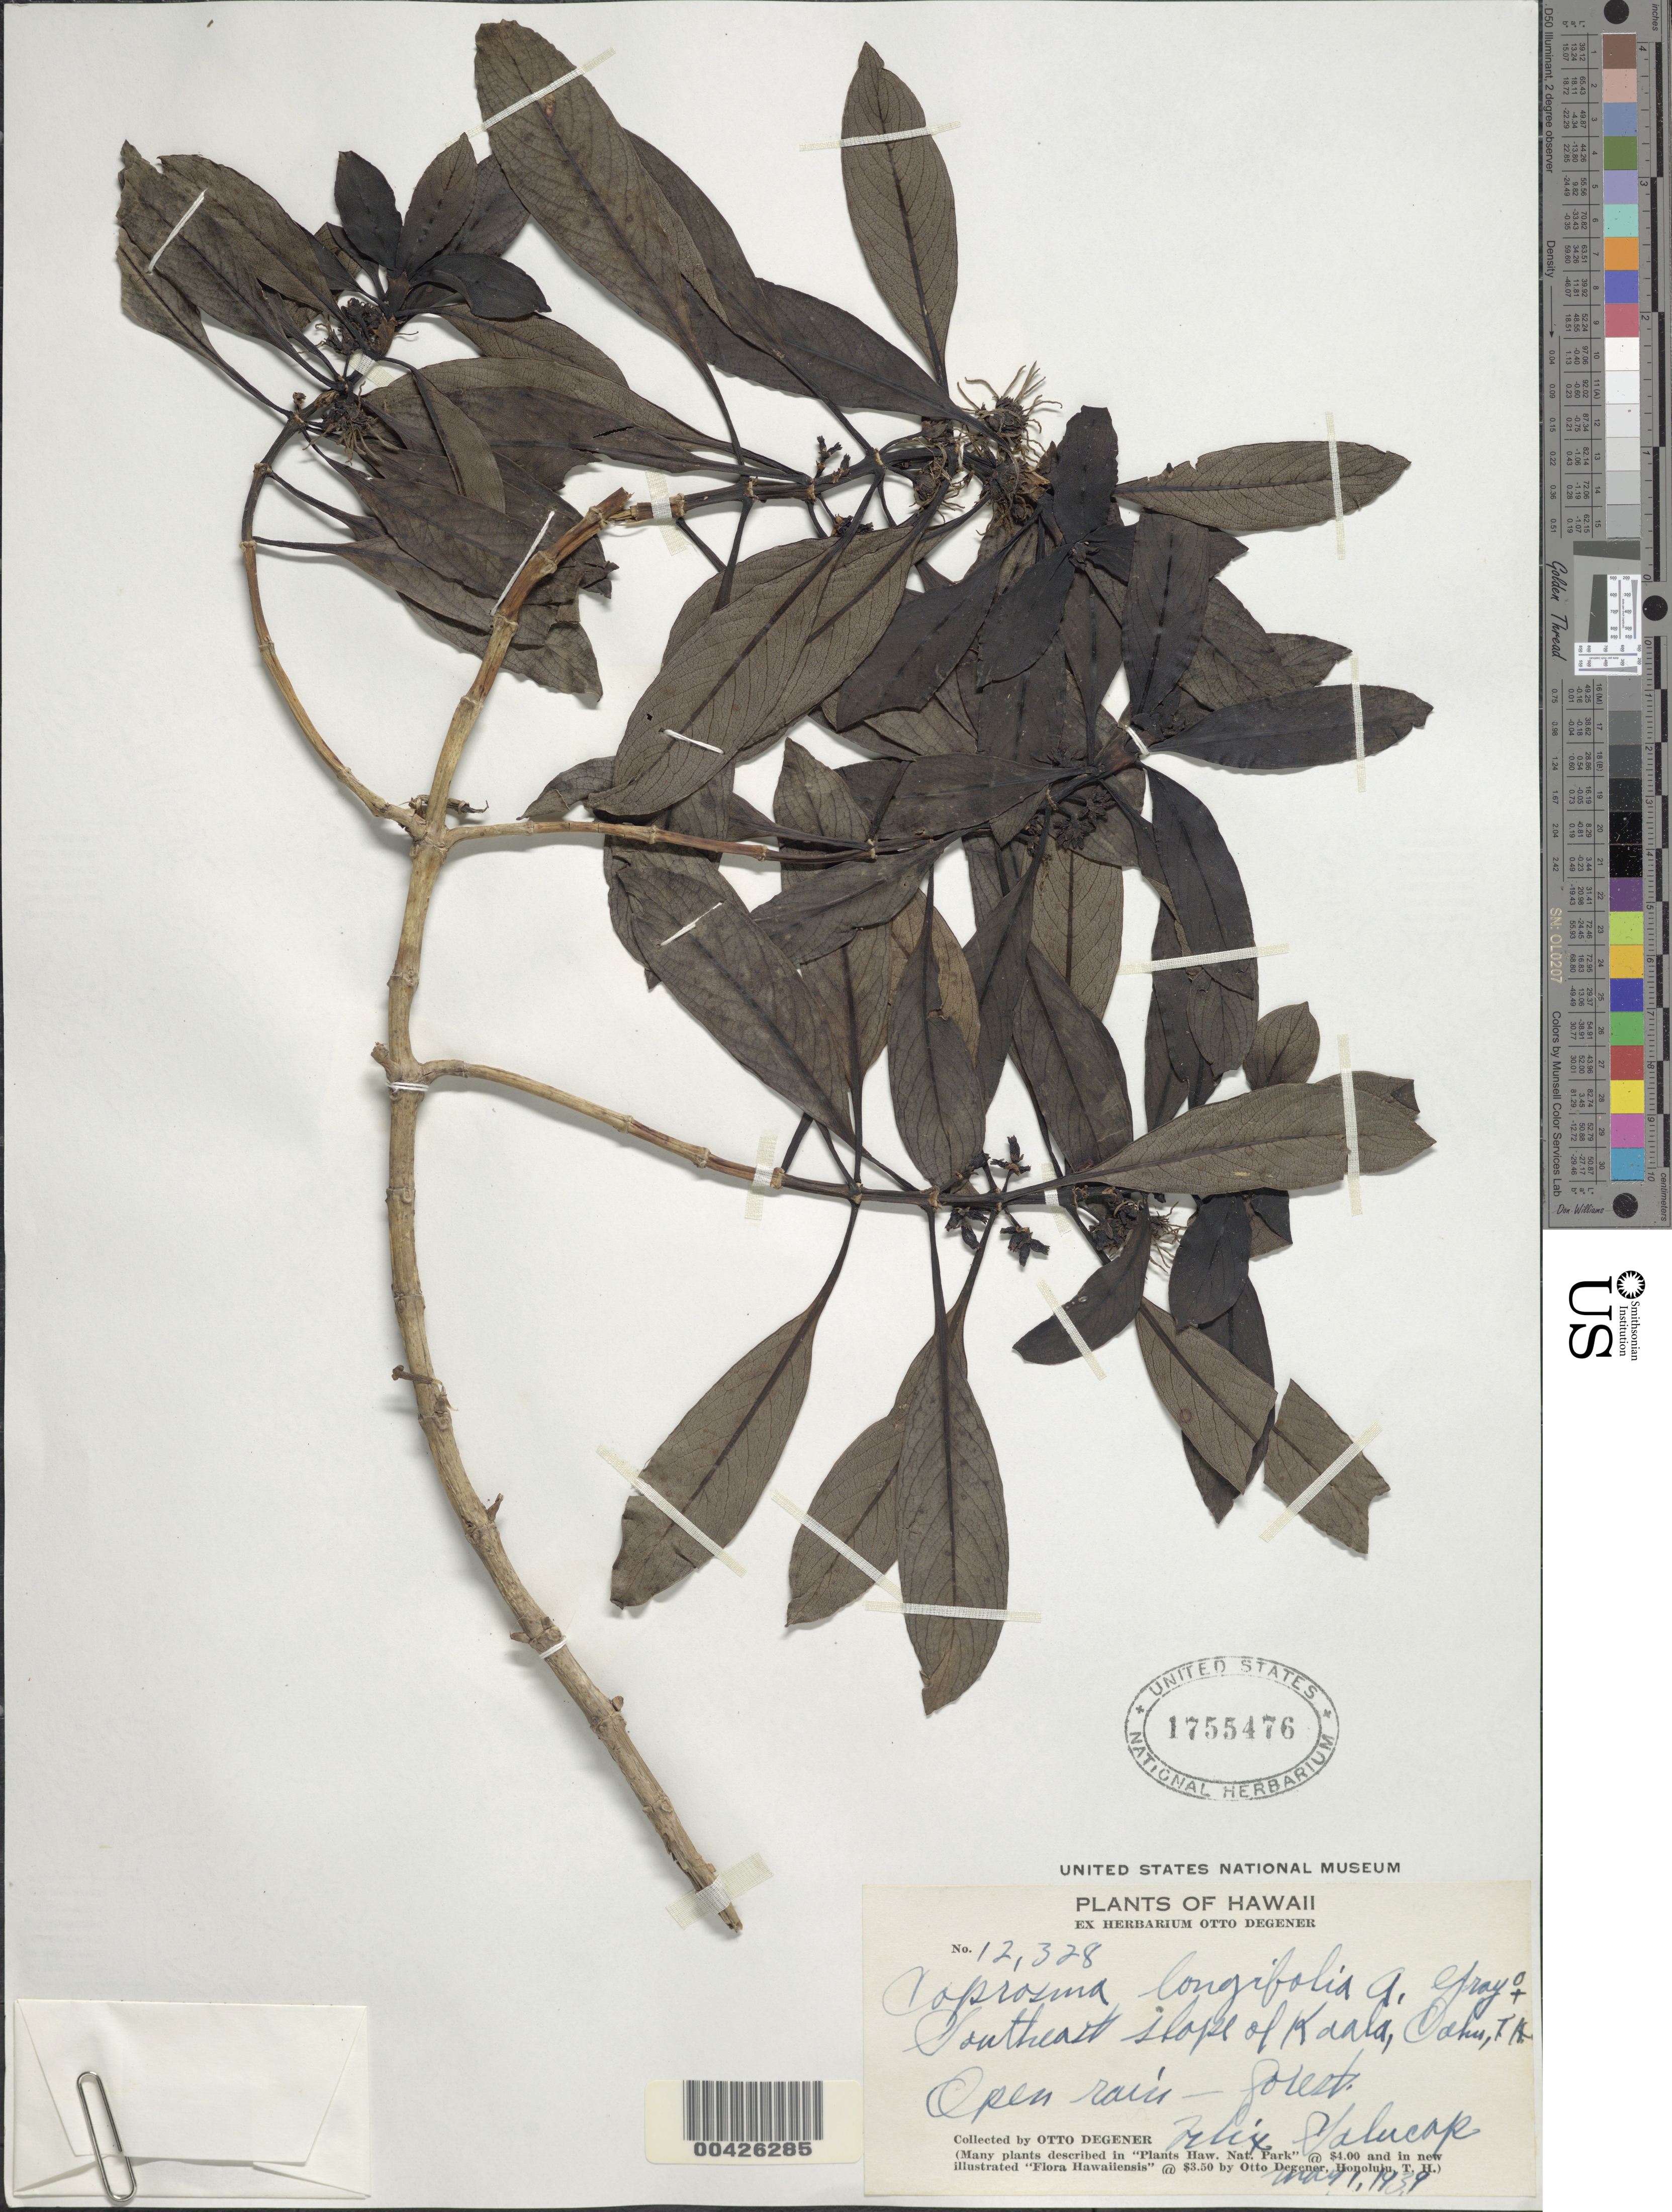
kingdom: Plantae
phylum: Tracheophyta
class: Magnoliopsida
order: Gentianales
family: Rubiaceae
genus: Coprosma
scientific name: Coprosma longifolia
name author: A. Gray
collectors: O. Degener & F. Salucop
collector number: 12328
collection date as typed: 1 May 1939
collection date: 1939-05-01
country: United States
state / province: Hawaii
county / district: Honolulu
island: Oahu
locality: SE slope of Kaala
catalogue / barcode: US 1755476